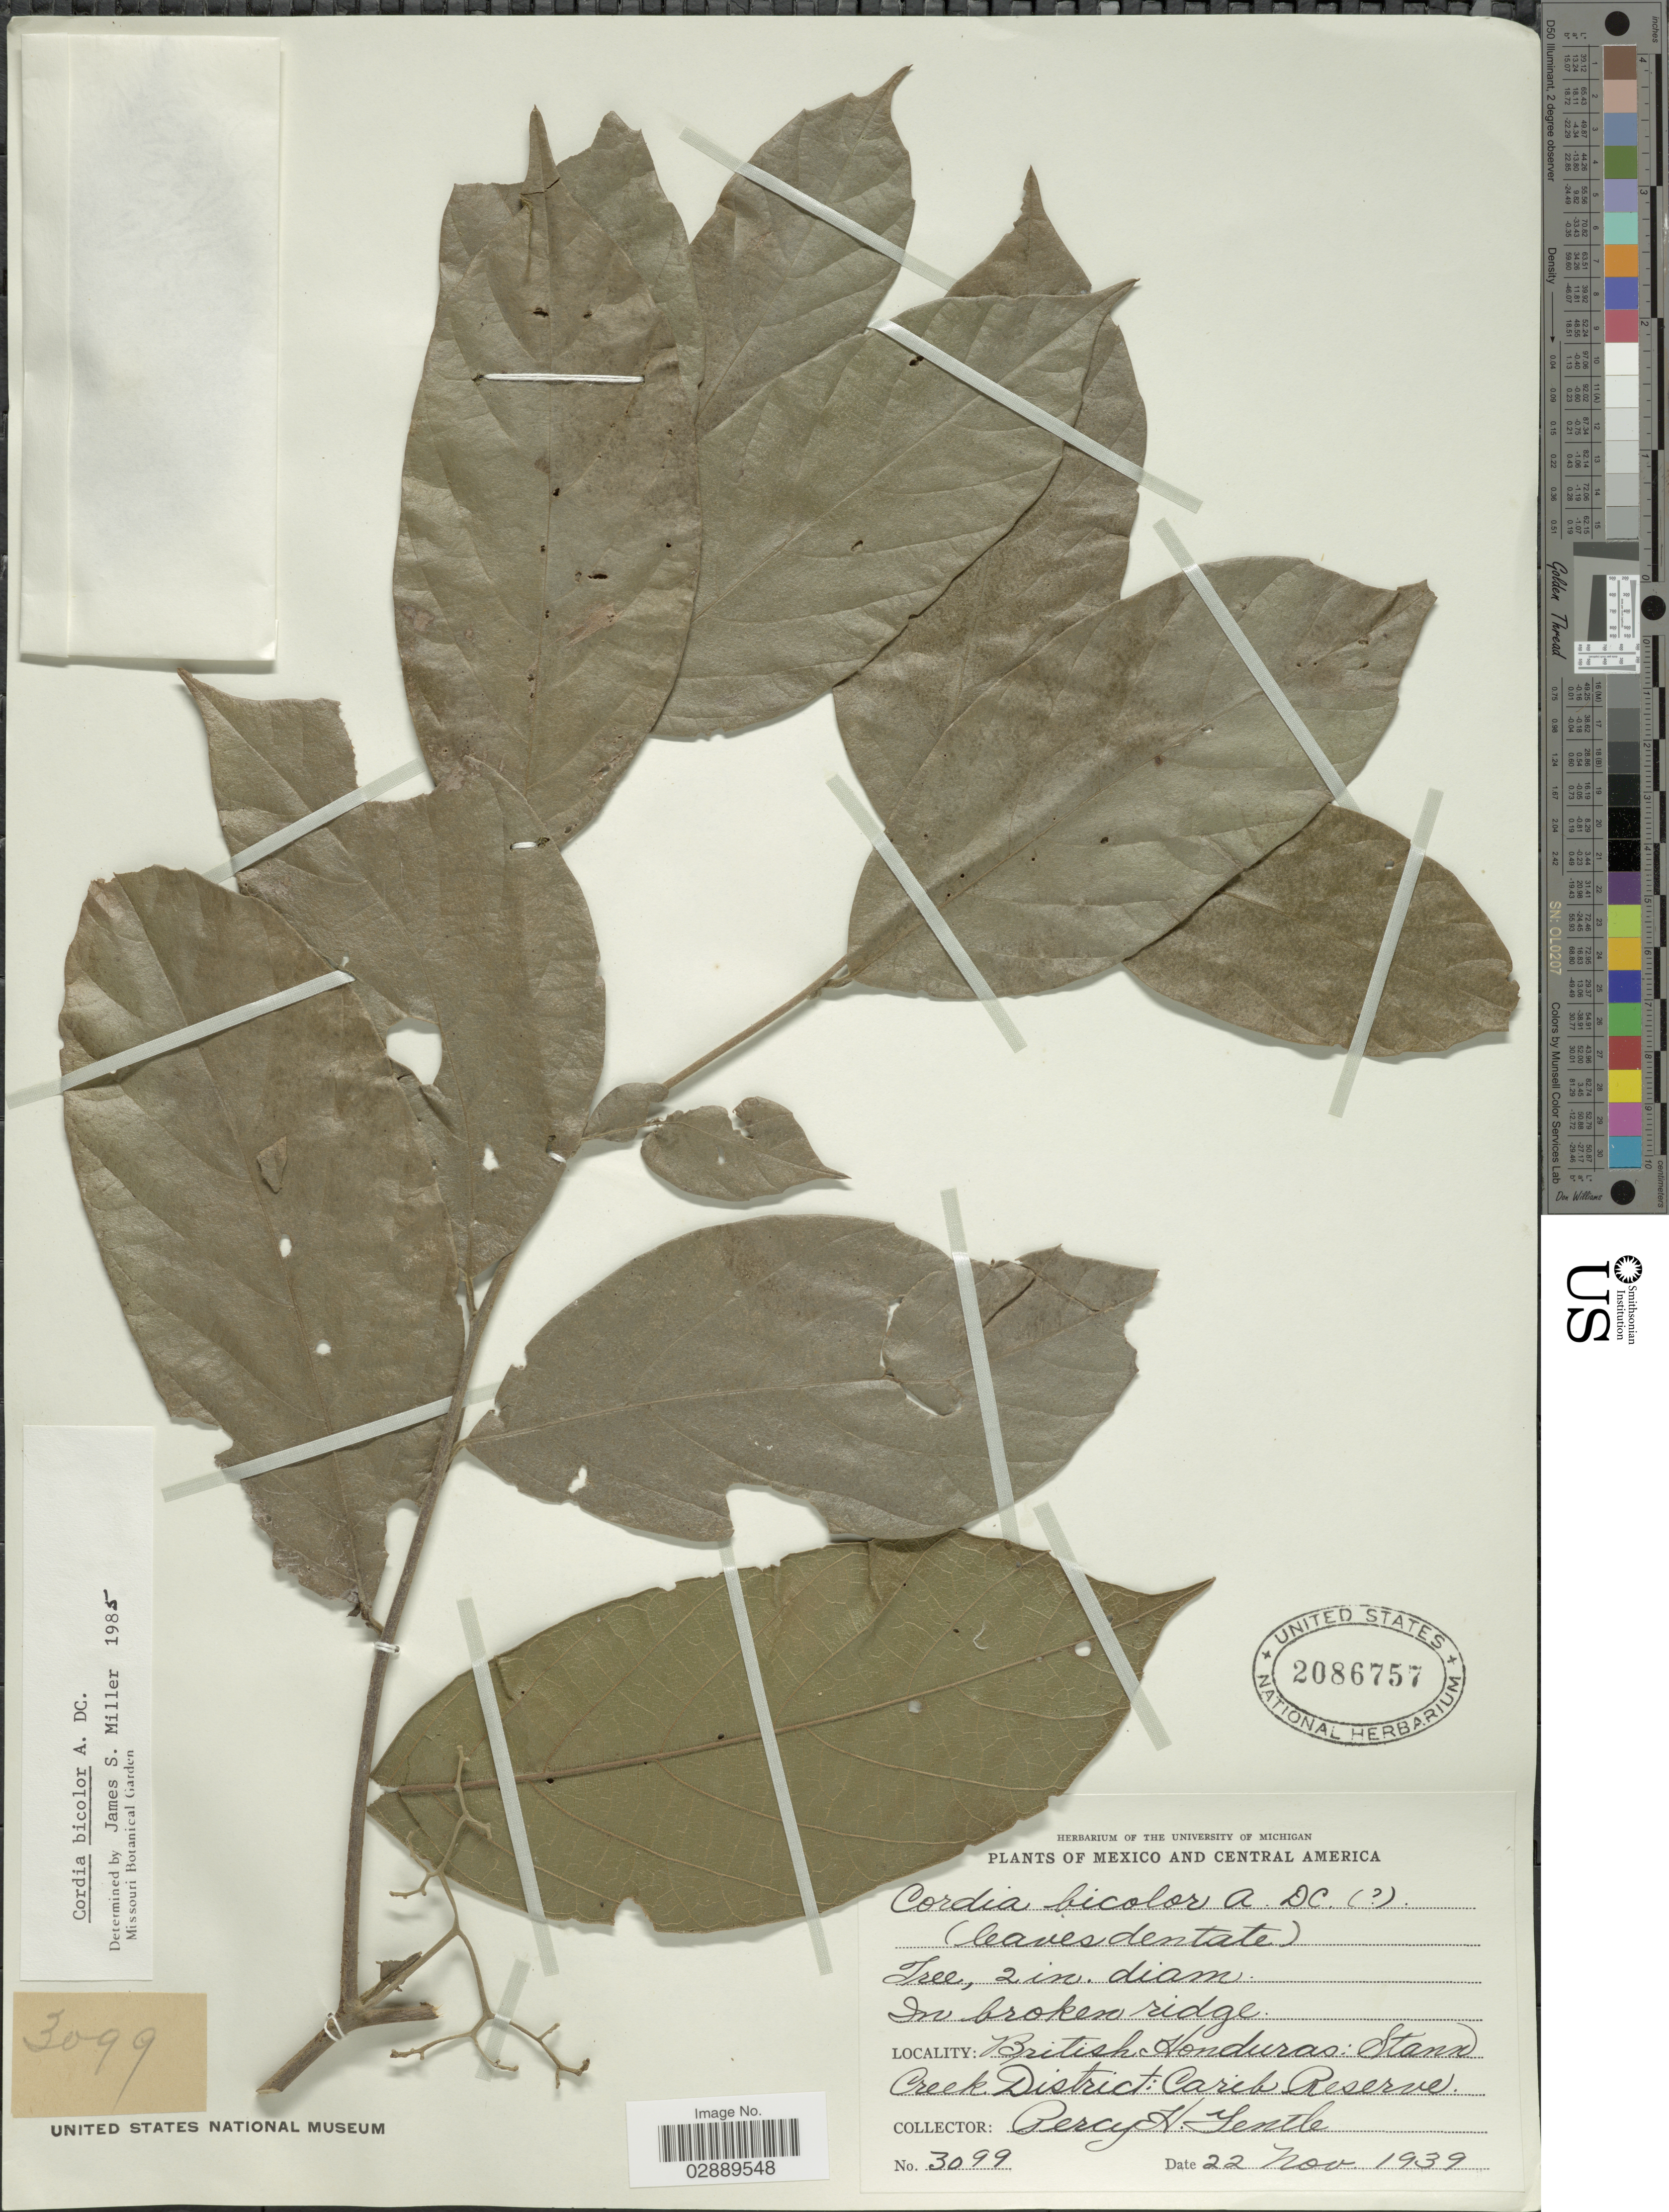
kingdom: Plantae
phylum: Tracheophyta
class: Magnoliopsida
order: Boraginales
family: Cordiaceae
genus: Cordia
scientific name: Cordia bicolor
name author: A. DC.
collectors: P. H. Gentle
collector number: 3099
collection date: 1939-11-22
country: Belize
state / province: Stann Creek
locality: British Honduras: Stann Creek District: Carib Reserve.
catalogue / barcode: US 2086757